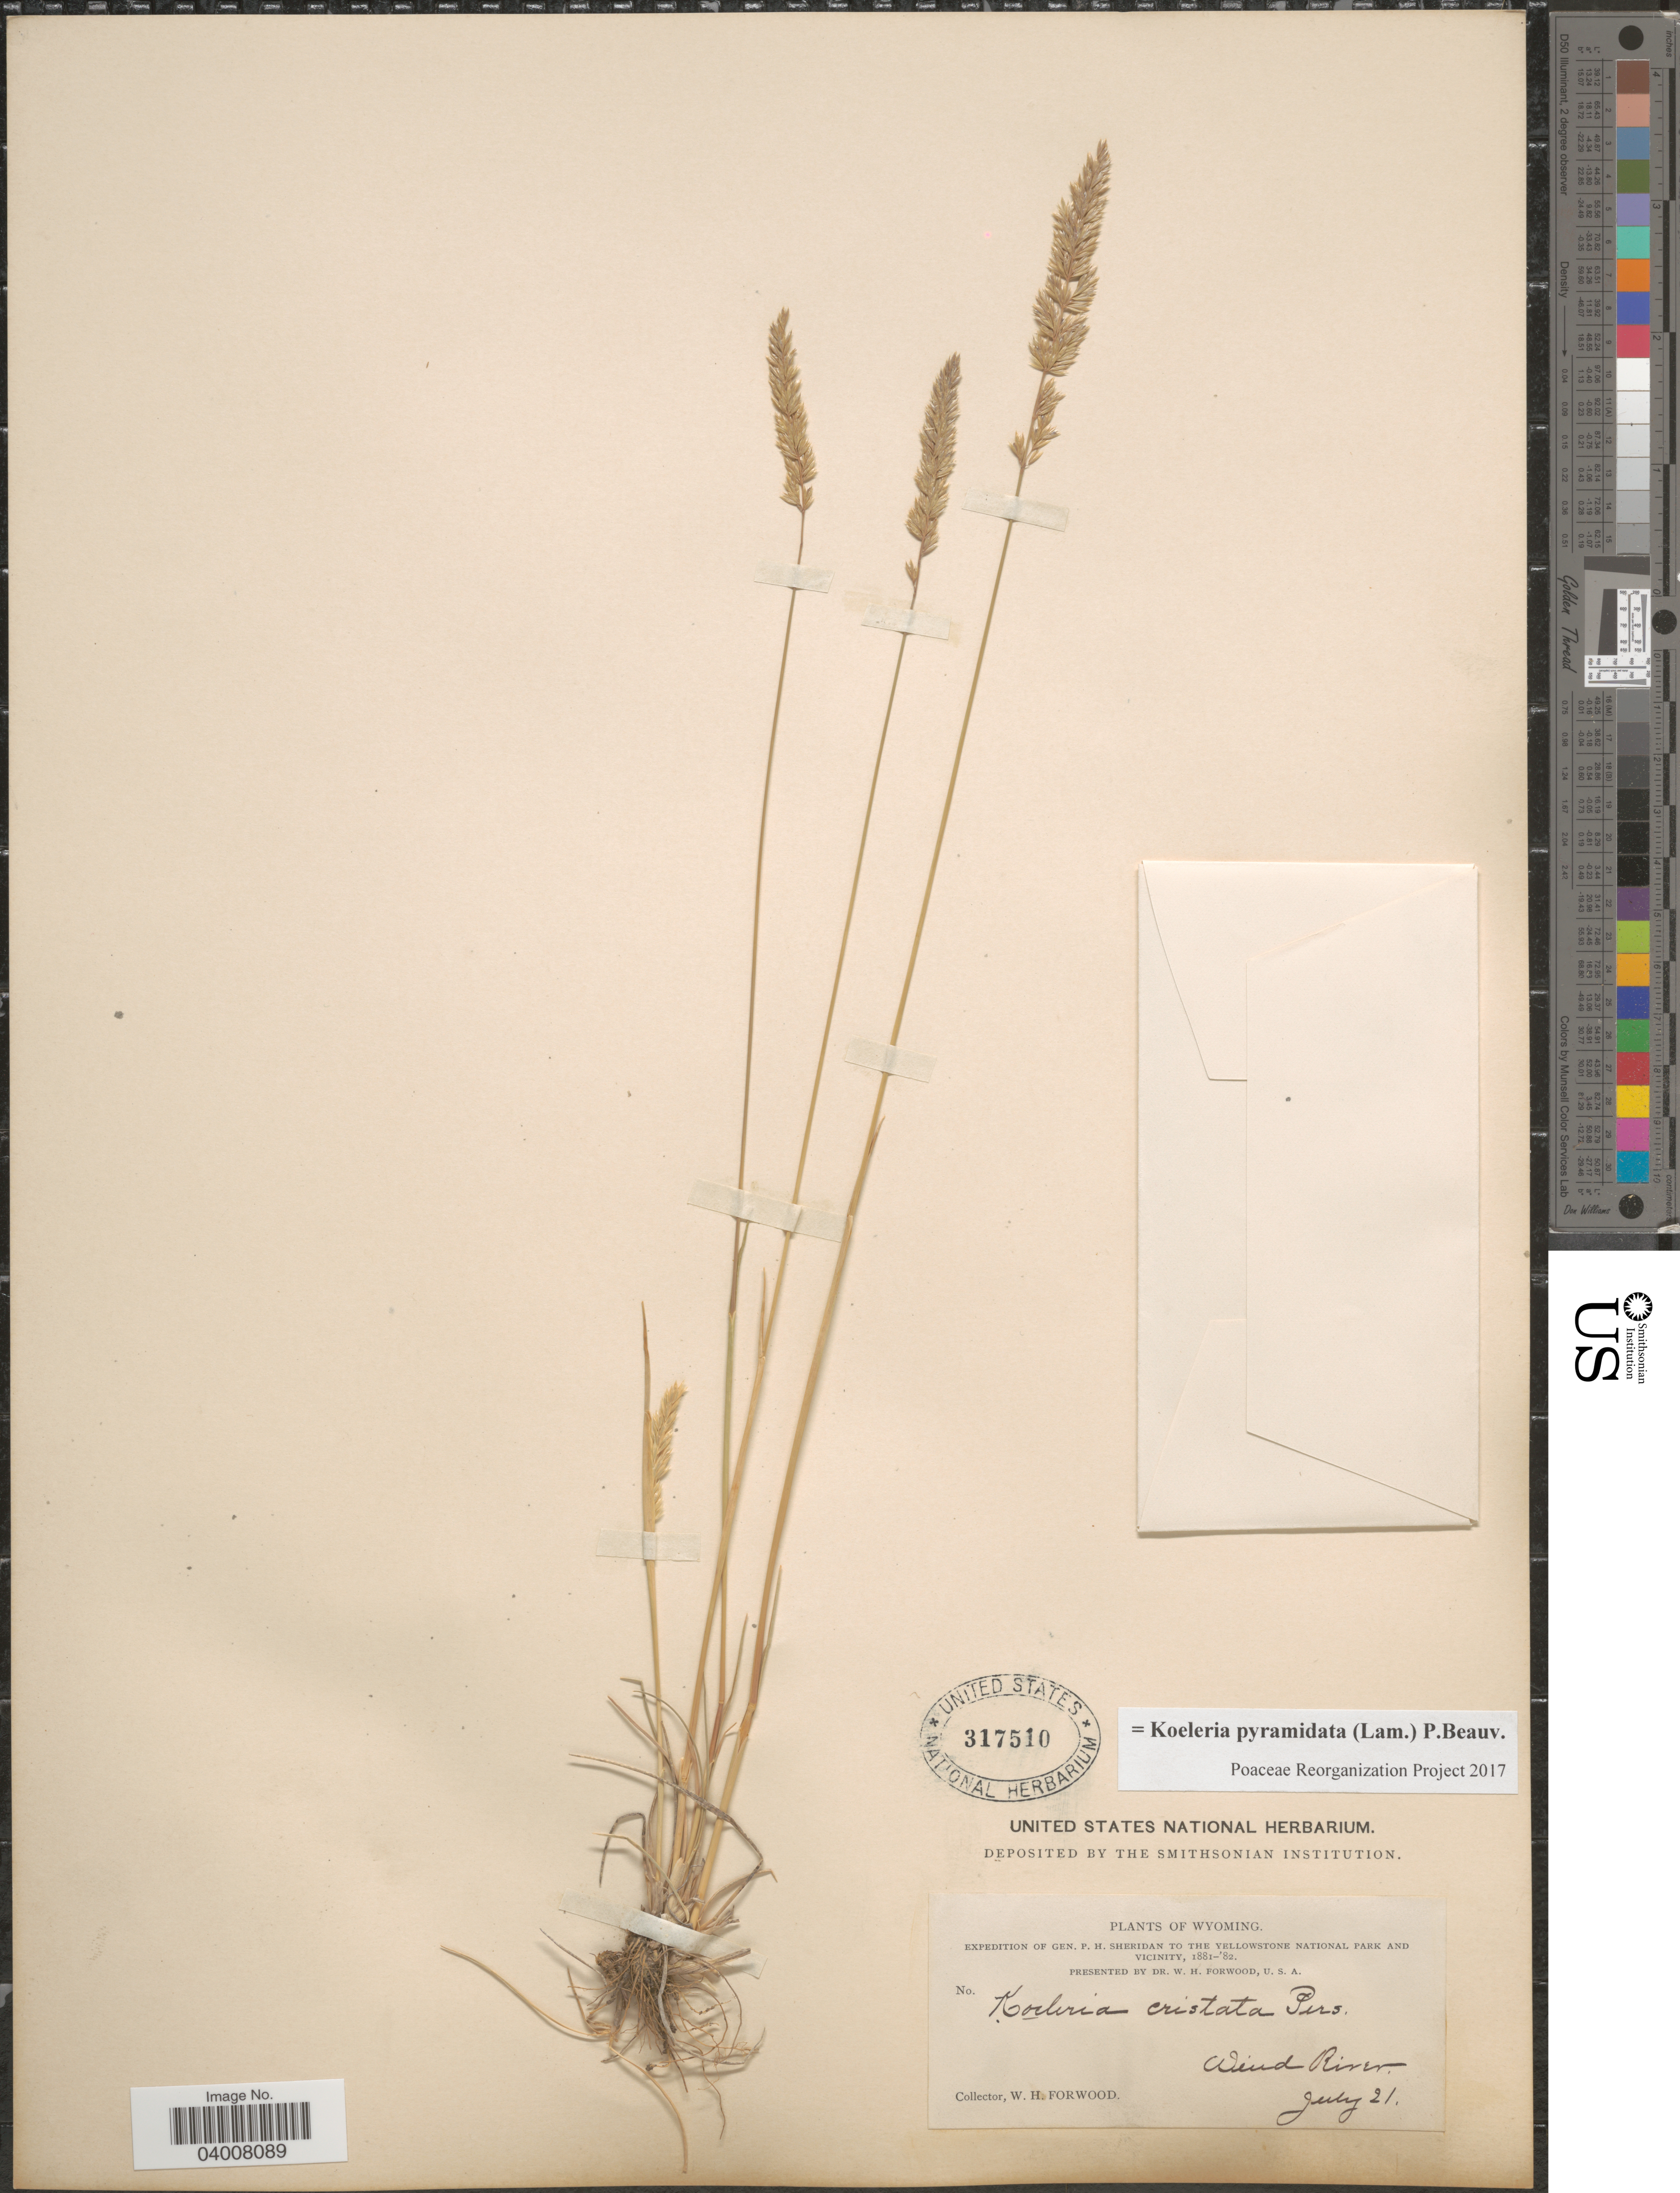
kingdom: Plantae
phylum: Tracheophyta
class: Liliopsida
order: Poales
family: Poaceae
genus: Koeleria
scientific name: Koeleria pyramidata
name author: (Lam.) P. Beauv.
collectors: W. Forwood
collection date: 1881-07-21/1882-07-21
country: United States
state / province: Wyoming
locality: Yellowstone National Park and Vicinity. Wind River.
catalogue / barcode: US 317510